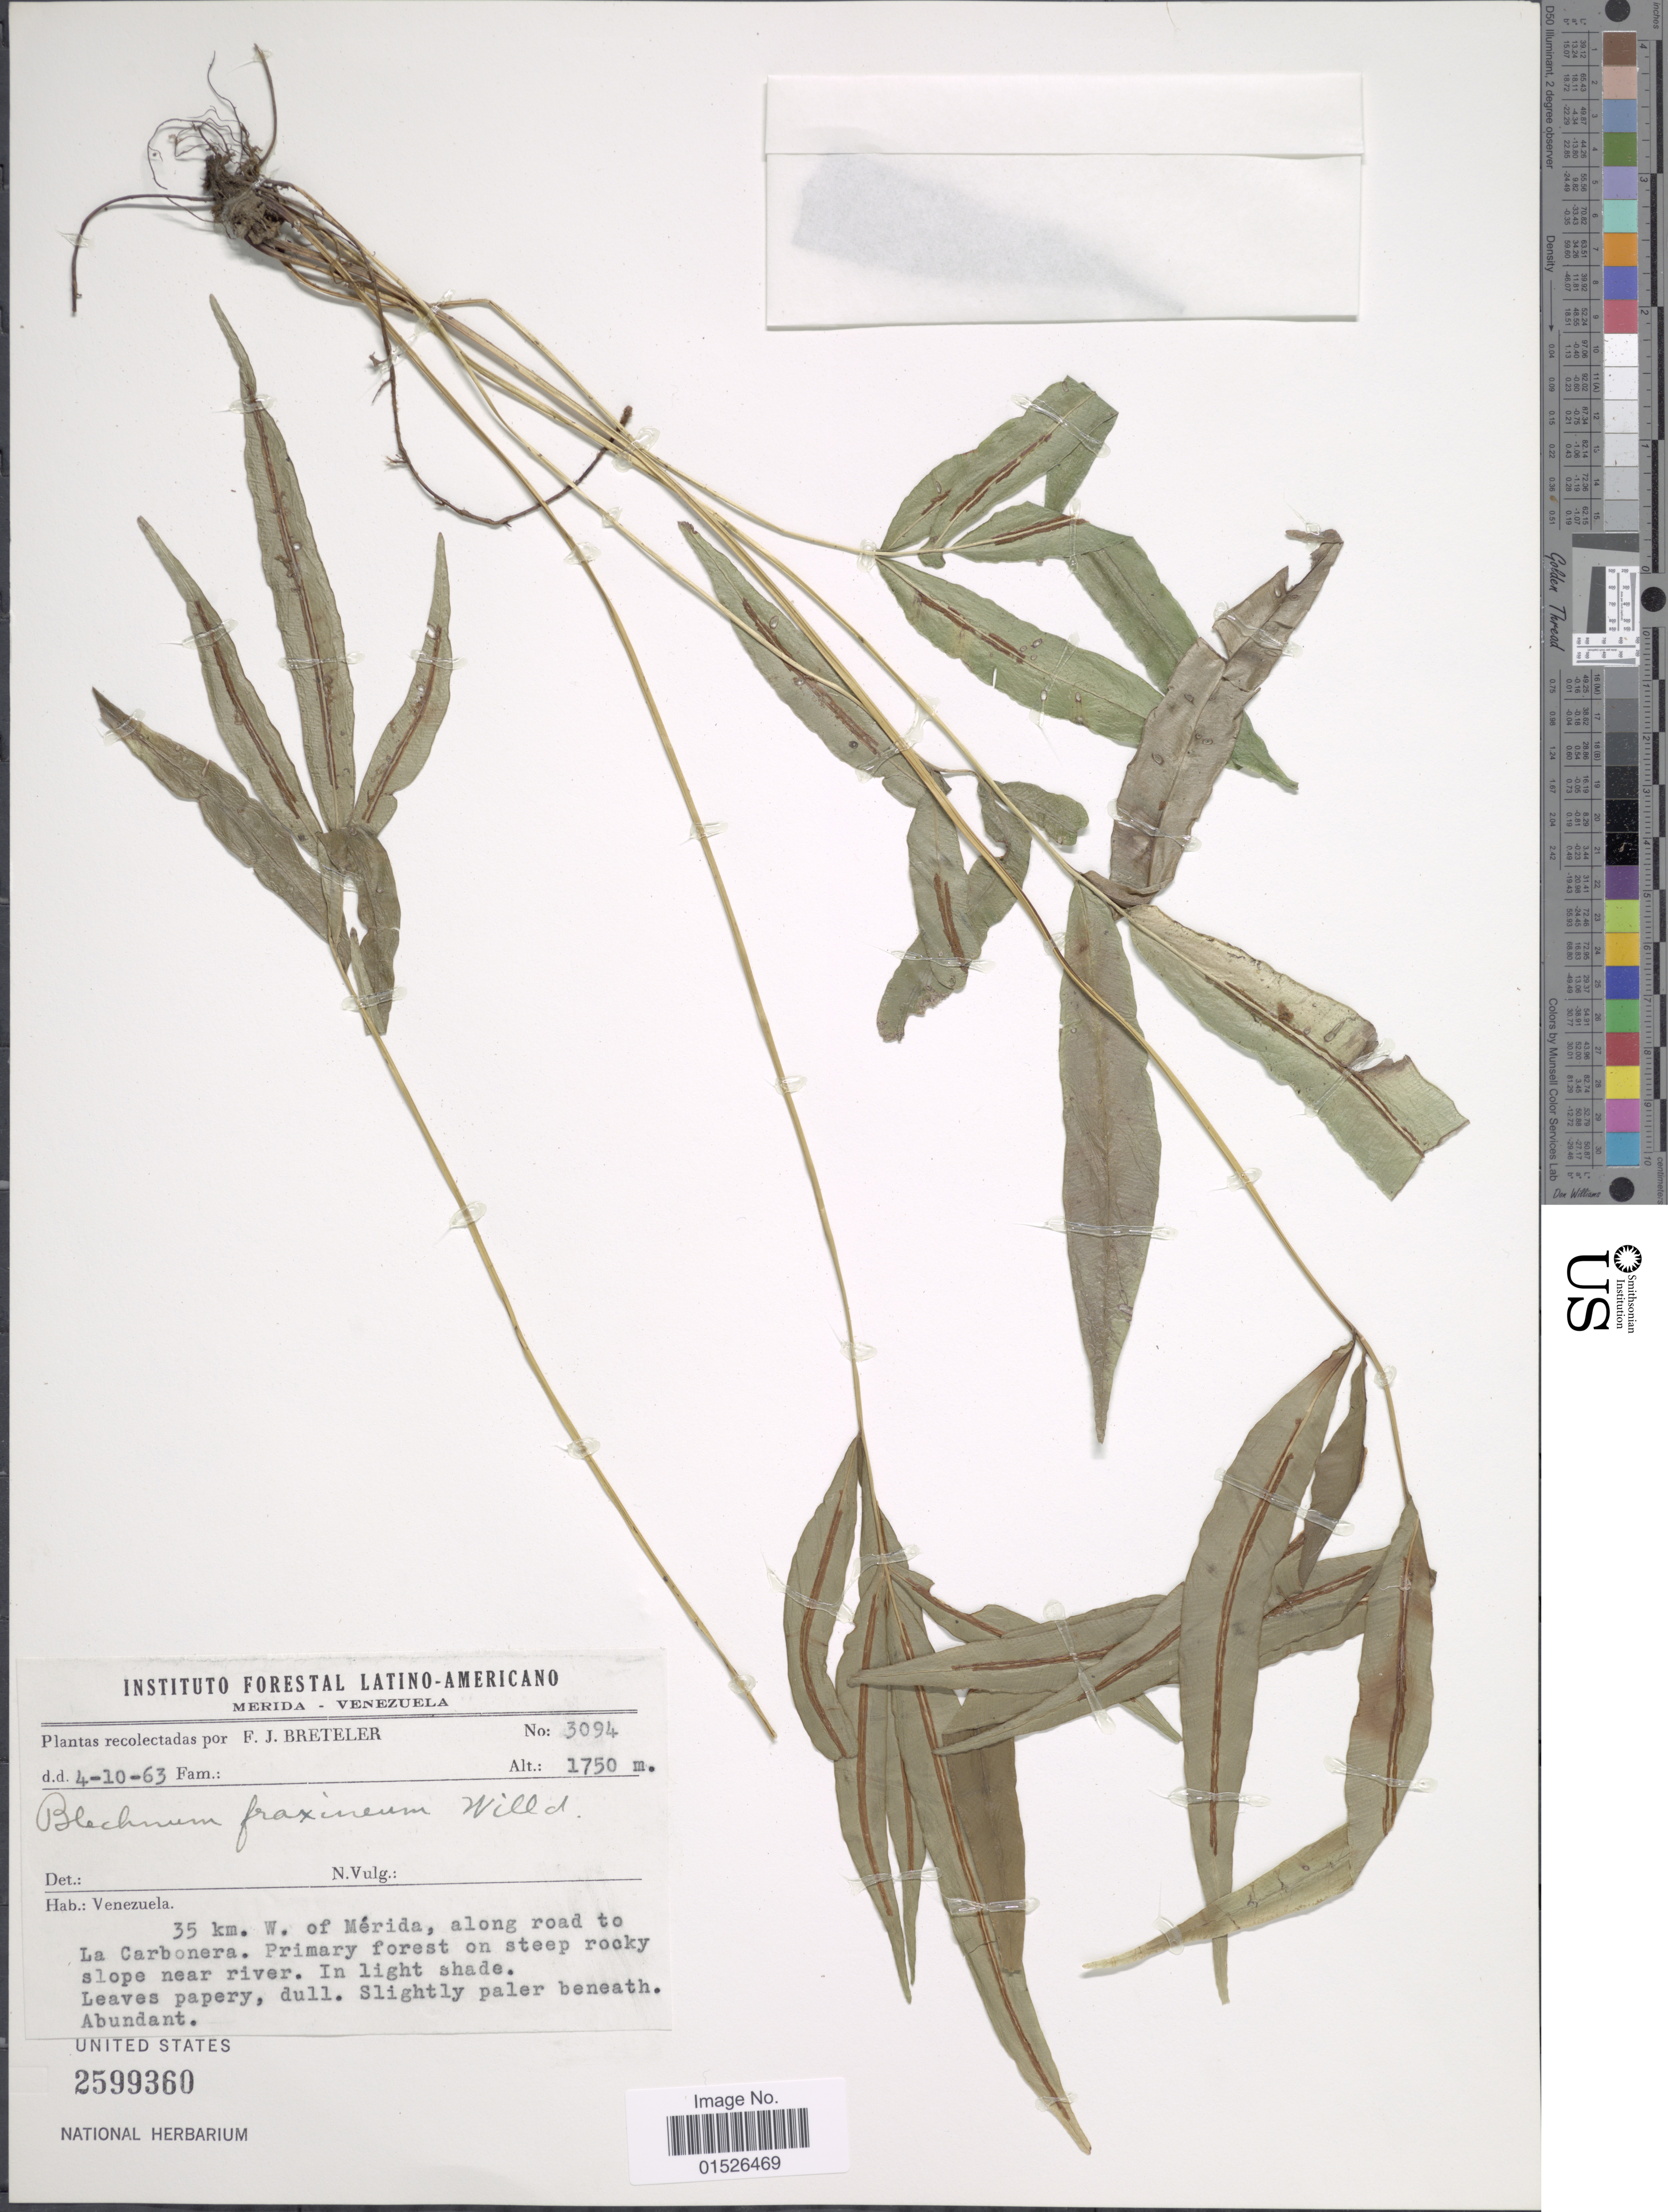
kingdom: Plantae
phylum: Tracheophyta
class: Polypodiopsida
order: Polypodiales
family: Blechnaceae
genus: Blechnum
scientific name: Blechnum meridense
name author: Klotzsch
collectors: F. J. Breteler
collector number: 3094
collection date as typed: Transcribed d/m/y: 4/10/63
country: Venezuela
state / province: Mérida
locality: Venezuela, 35 km. W. of Merida, along road to La Carbonera.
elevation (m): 1750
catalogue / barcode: US 2599360